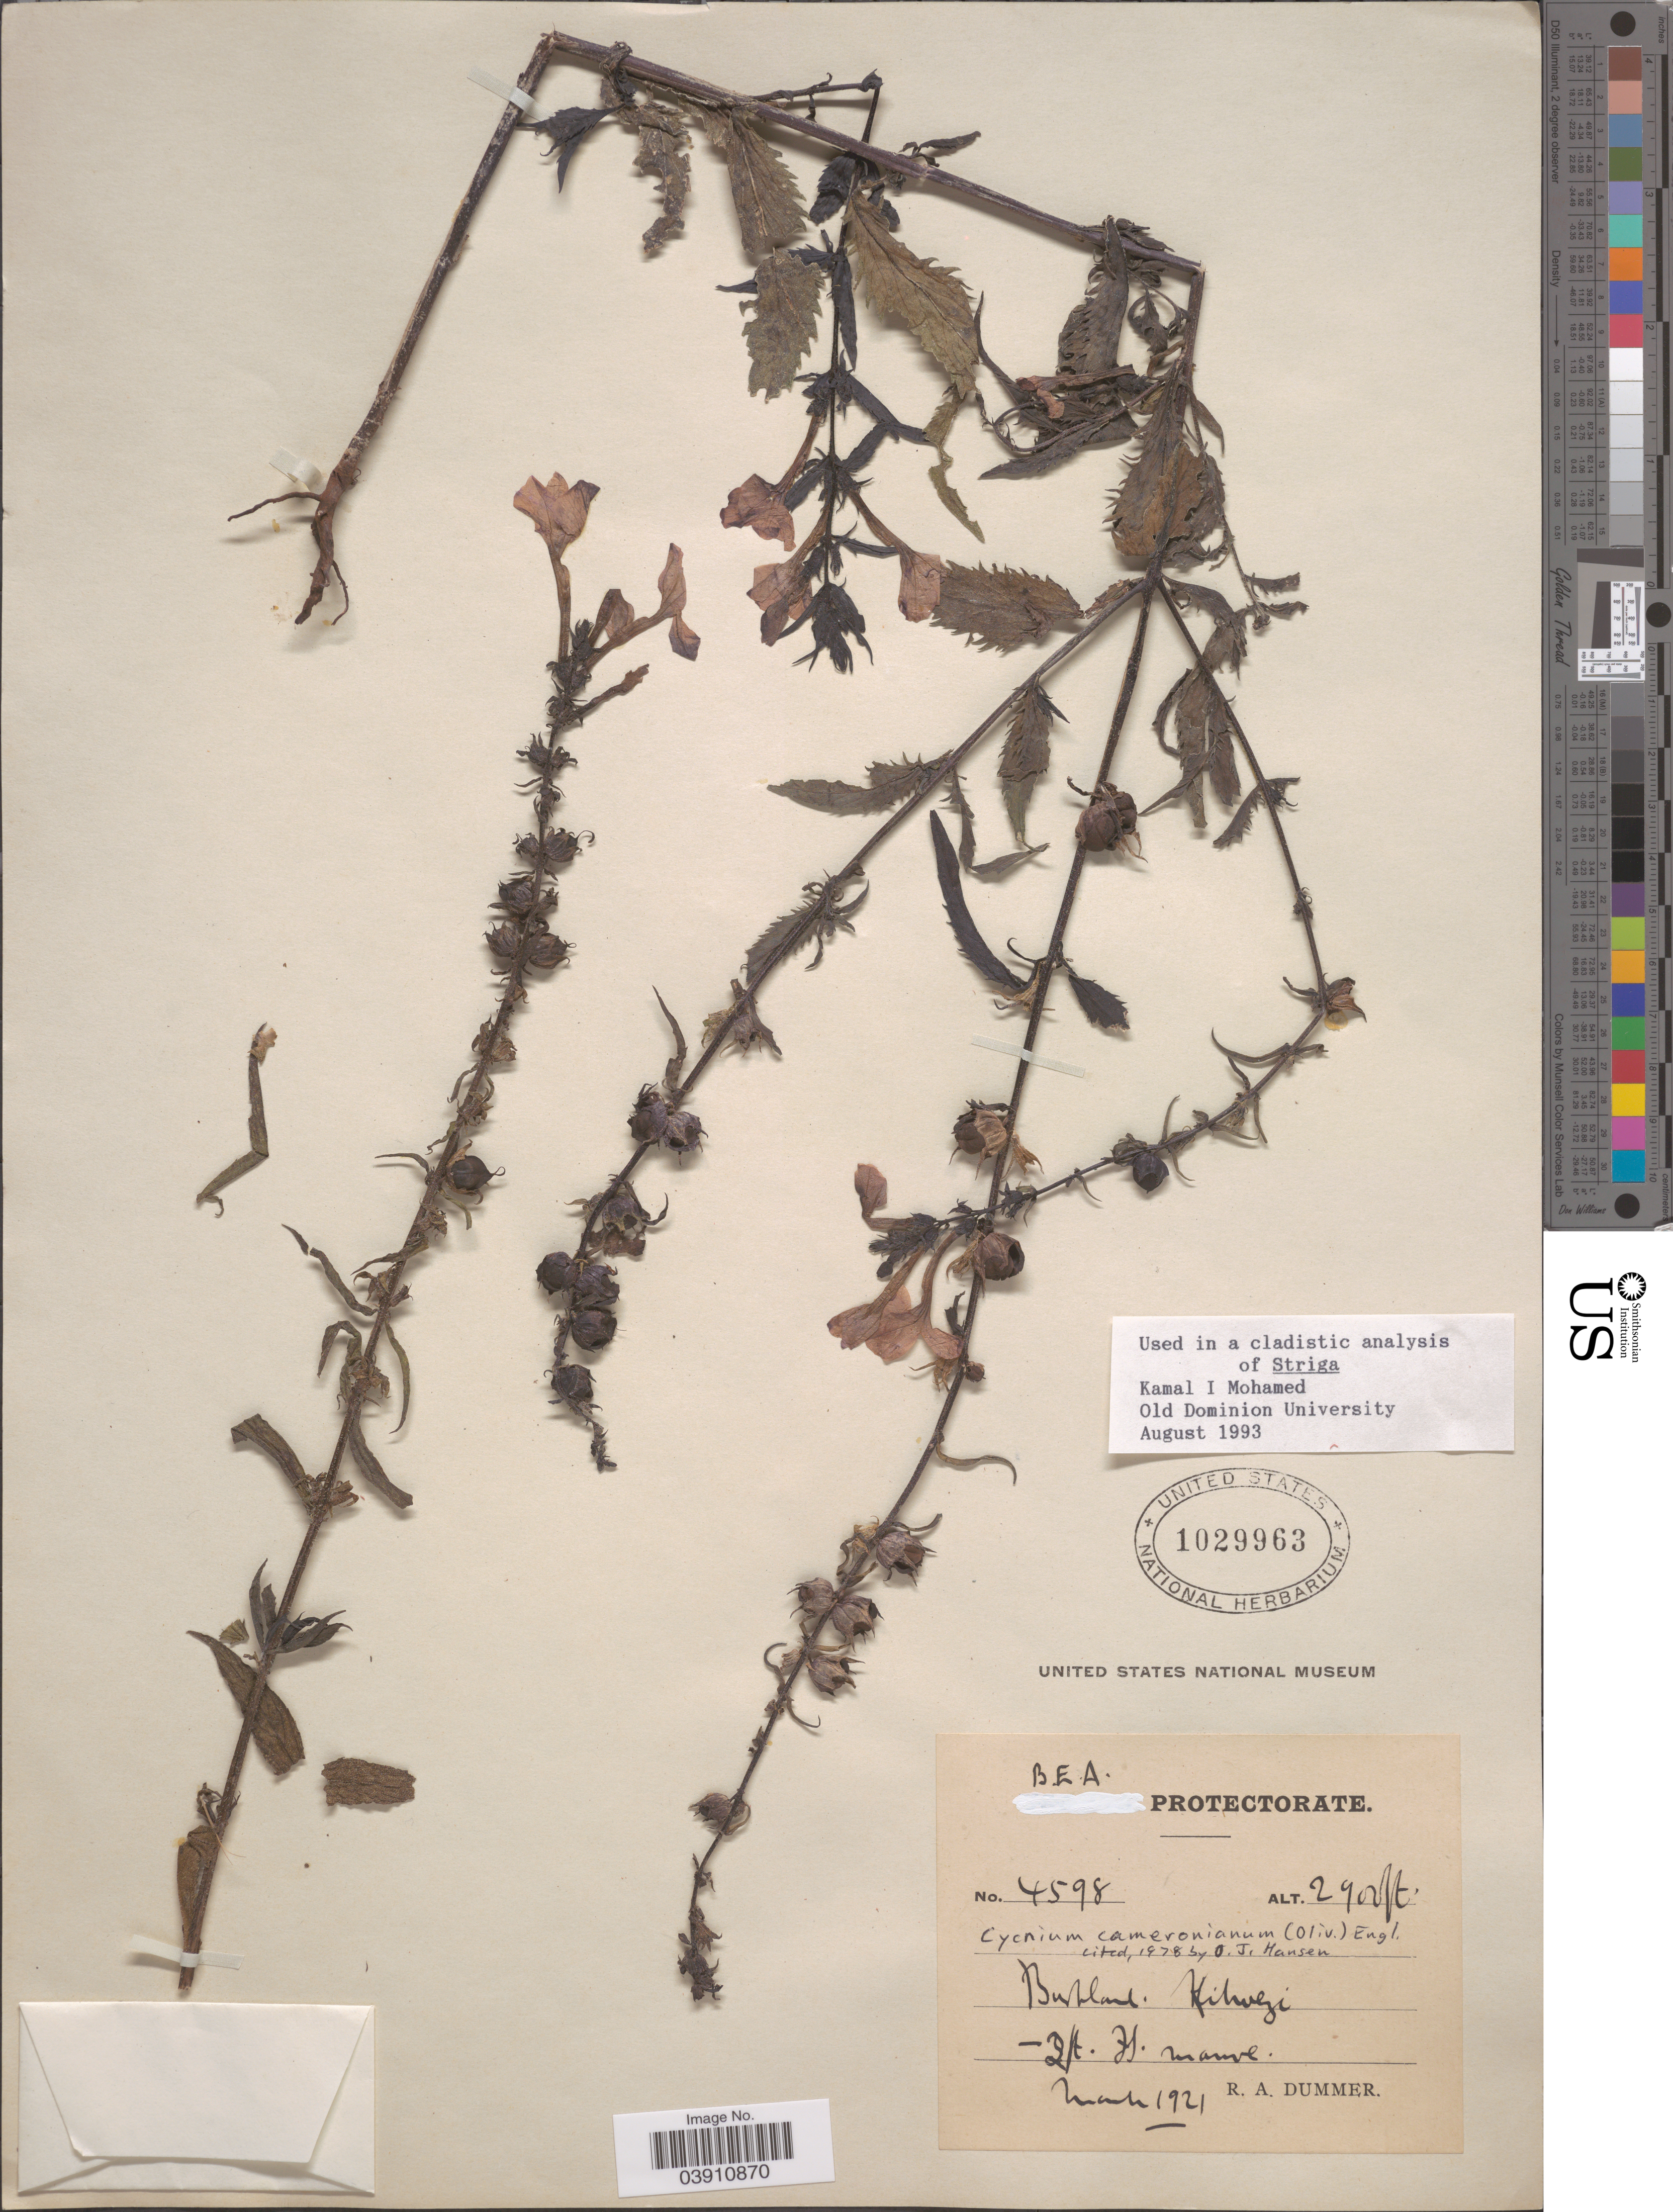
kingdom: Plantae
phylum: Tracheophyta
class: Magnoliopsida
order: Lamiales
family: Orobanchaceae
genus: Cycnium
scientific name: Cycnium cameronianum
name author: (Oliv.) Engl.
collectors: R. Dümmer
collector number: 4598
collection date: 1921-03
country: Kenya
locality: B.E.A. Protectorate. Bushland, Kibwezi.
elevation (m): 884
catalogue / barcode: US 1029963